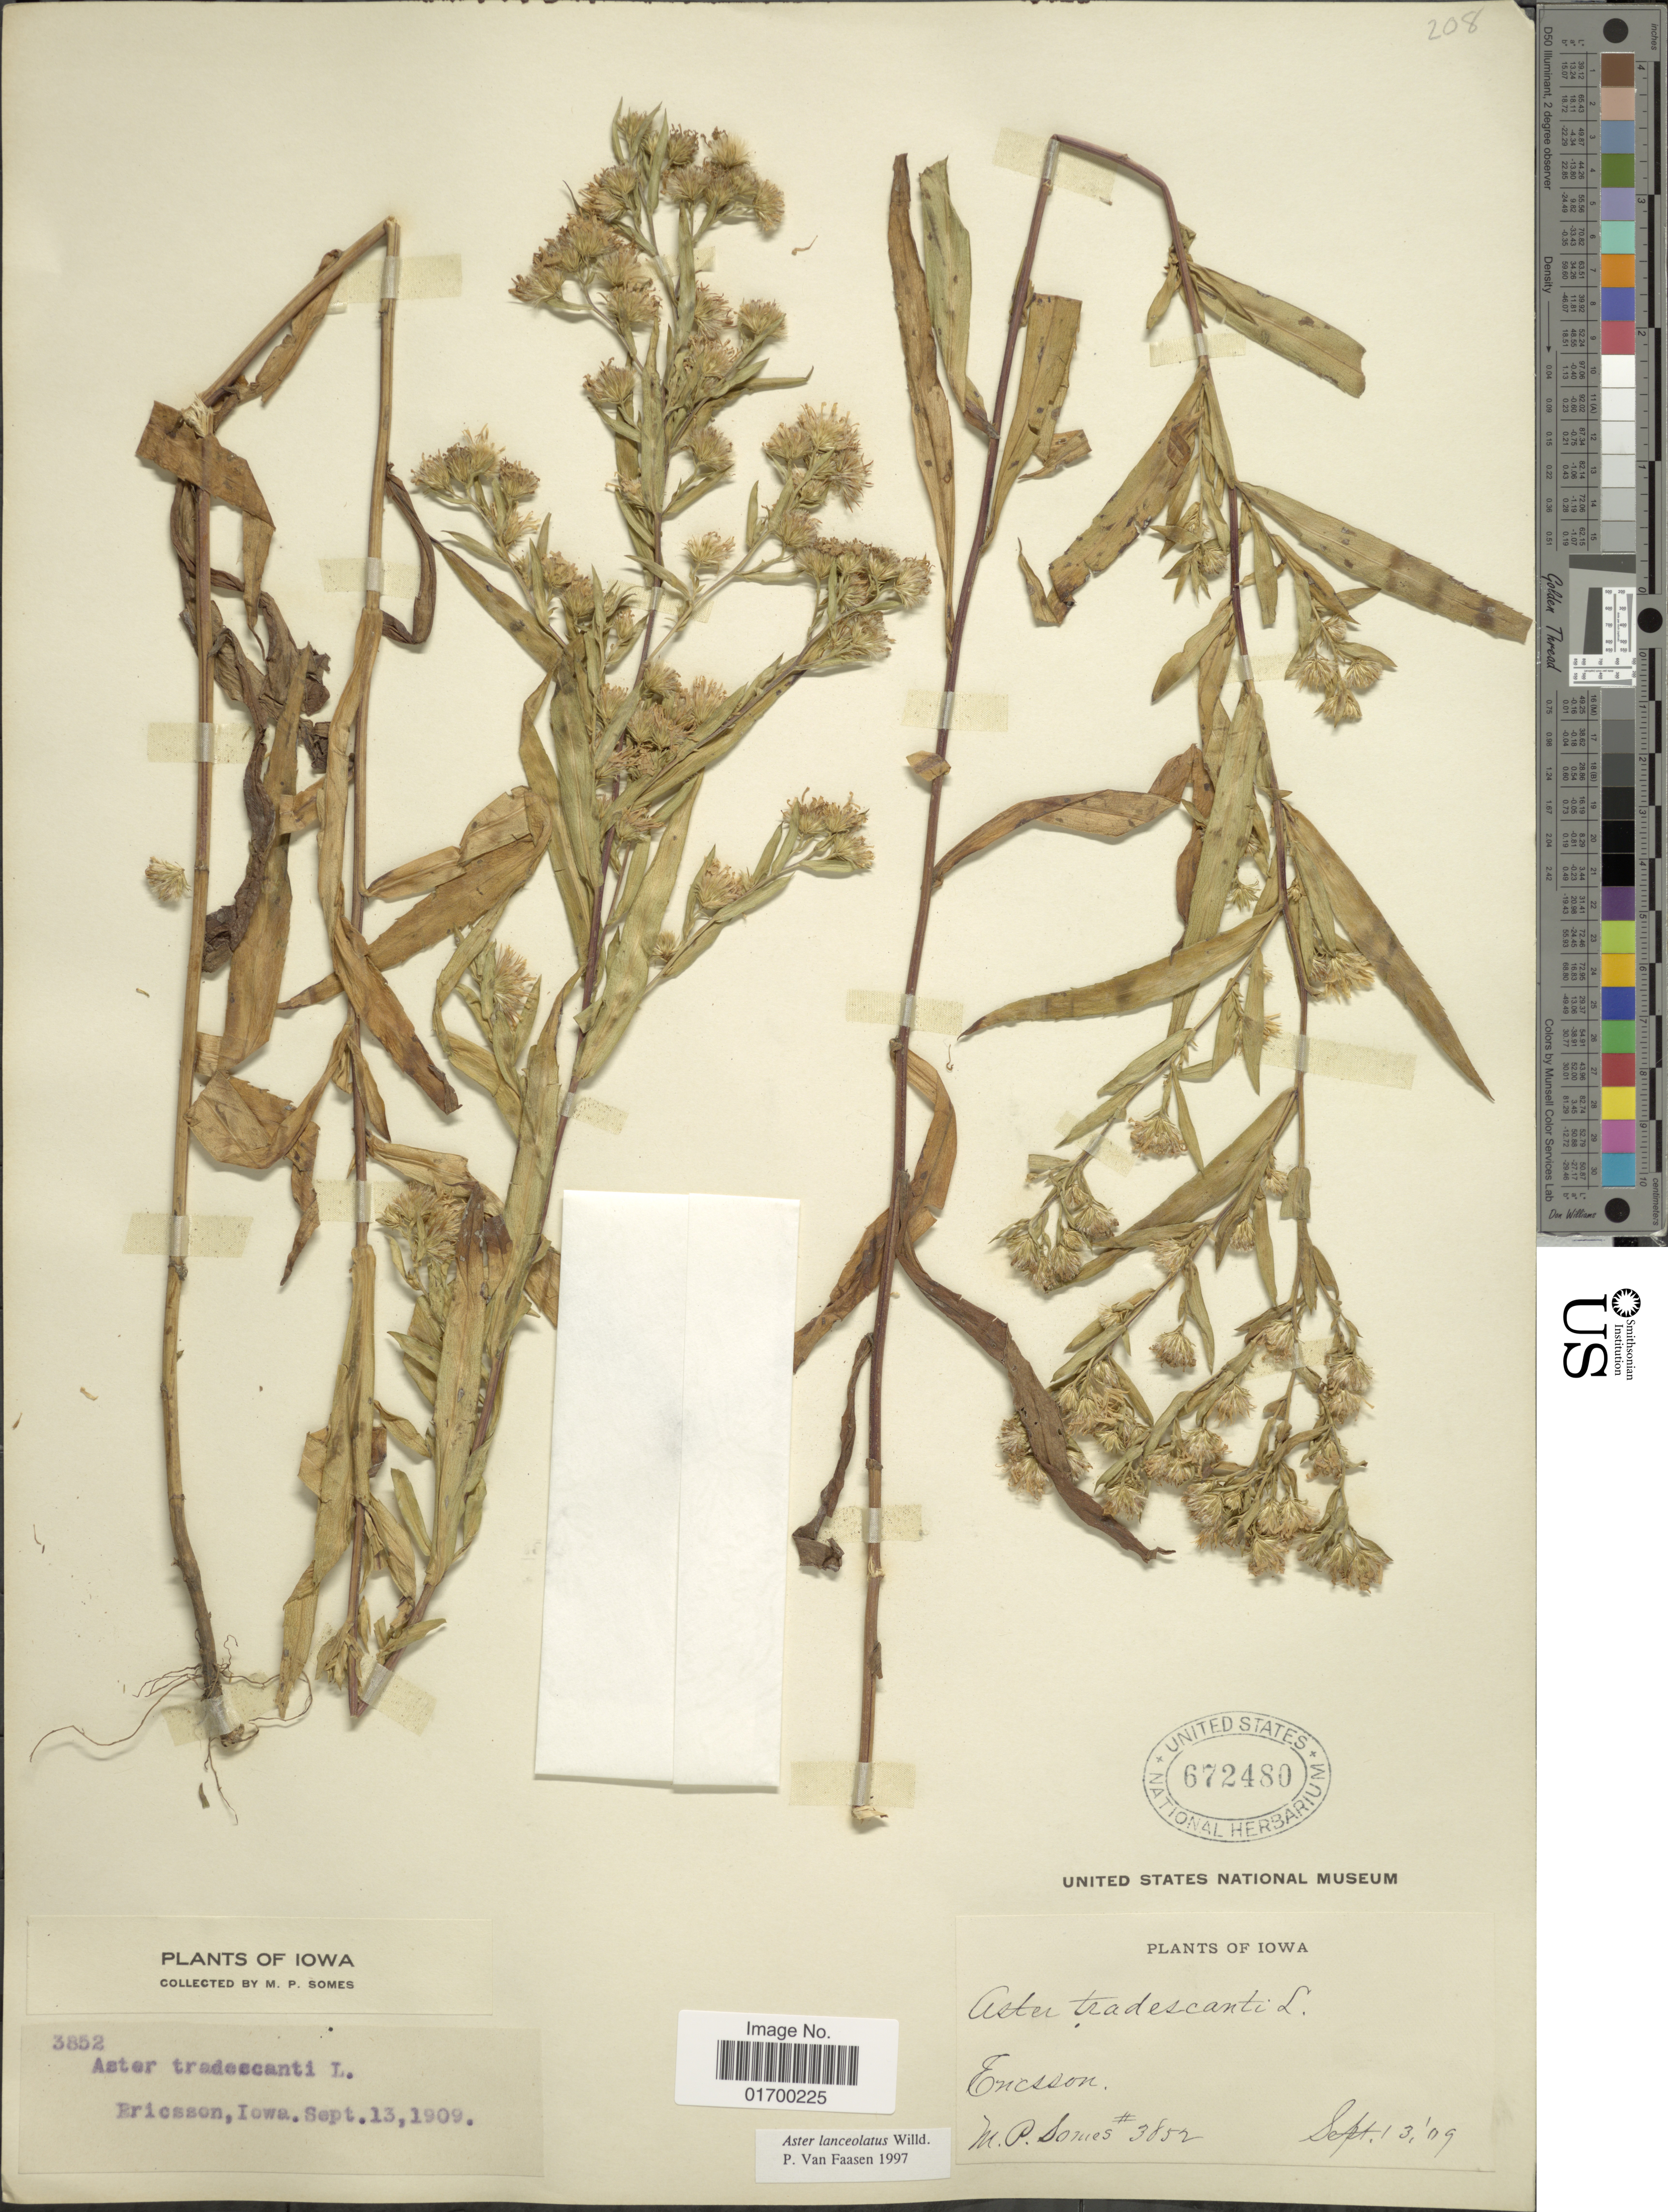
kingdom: Plantae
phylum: Tracheophyta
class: Magnoliopsida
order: Asterales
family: Asteraceae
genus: Symphyotrichum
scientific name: Symphyotrichum lanceolatum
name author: (Willd.) G.L. Nesom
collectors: M. Somes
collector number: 3852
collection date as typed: Transcribed d/m/y: 13/9/9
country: United States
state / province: Iowa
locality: Ericcson, Iowa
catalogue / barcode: US 672480